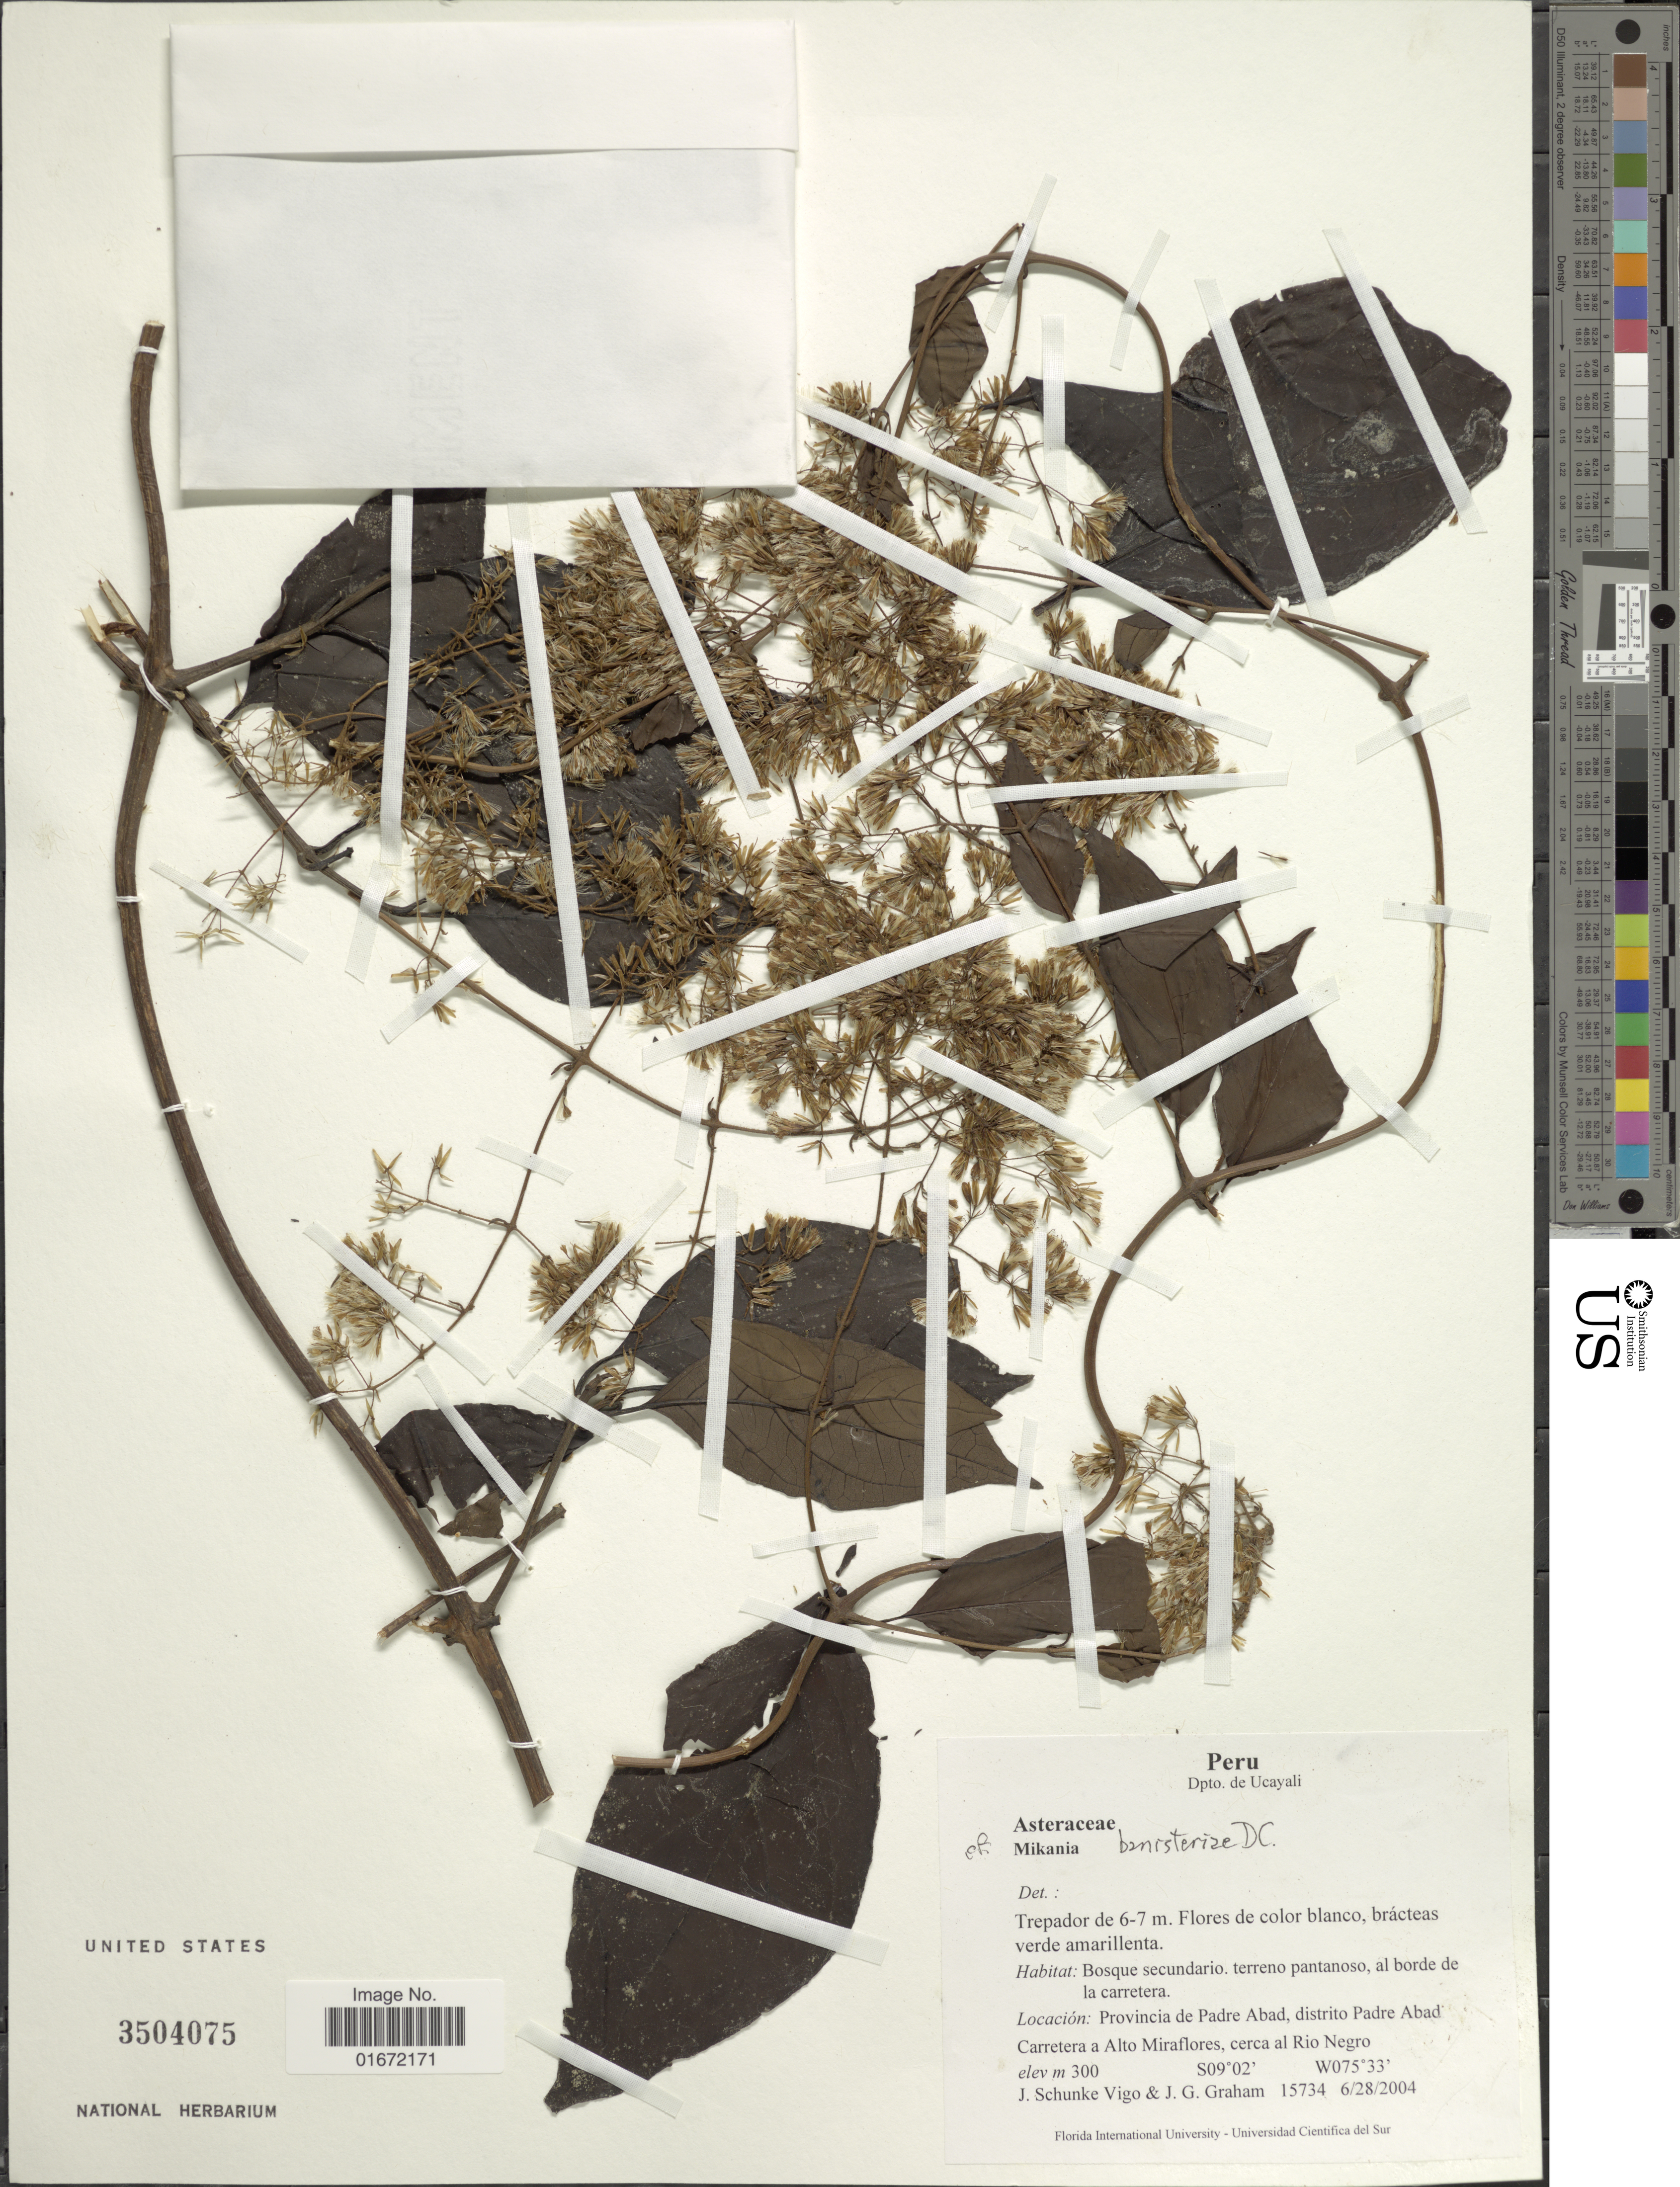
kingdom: Plantae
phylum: Tracheophyta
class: Magnoliopsida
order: Asterales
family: Asteraceae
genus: Mikania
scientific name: Mikania banisteriae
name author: DC.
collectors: J. Schunke Vigo & J. Graham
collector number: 15734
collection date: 2004-06-28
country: Peru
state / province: Ucayali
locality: Dpto. de Ucayali. Provincia de Padre Abad, distrito Padre Abad Carretera a Alto Miraflores, cerca al Rio Negro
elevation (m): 300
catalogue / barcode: US 3504075